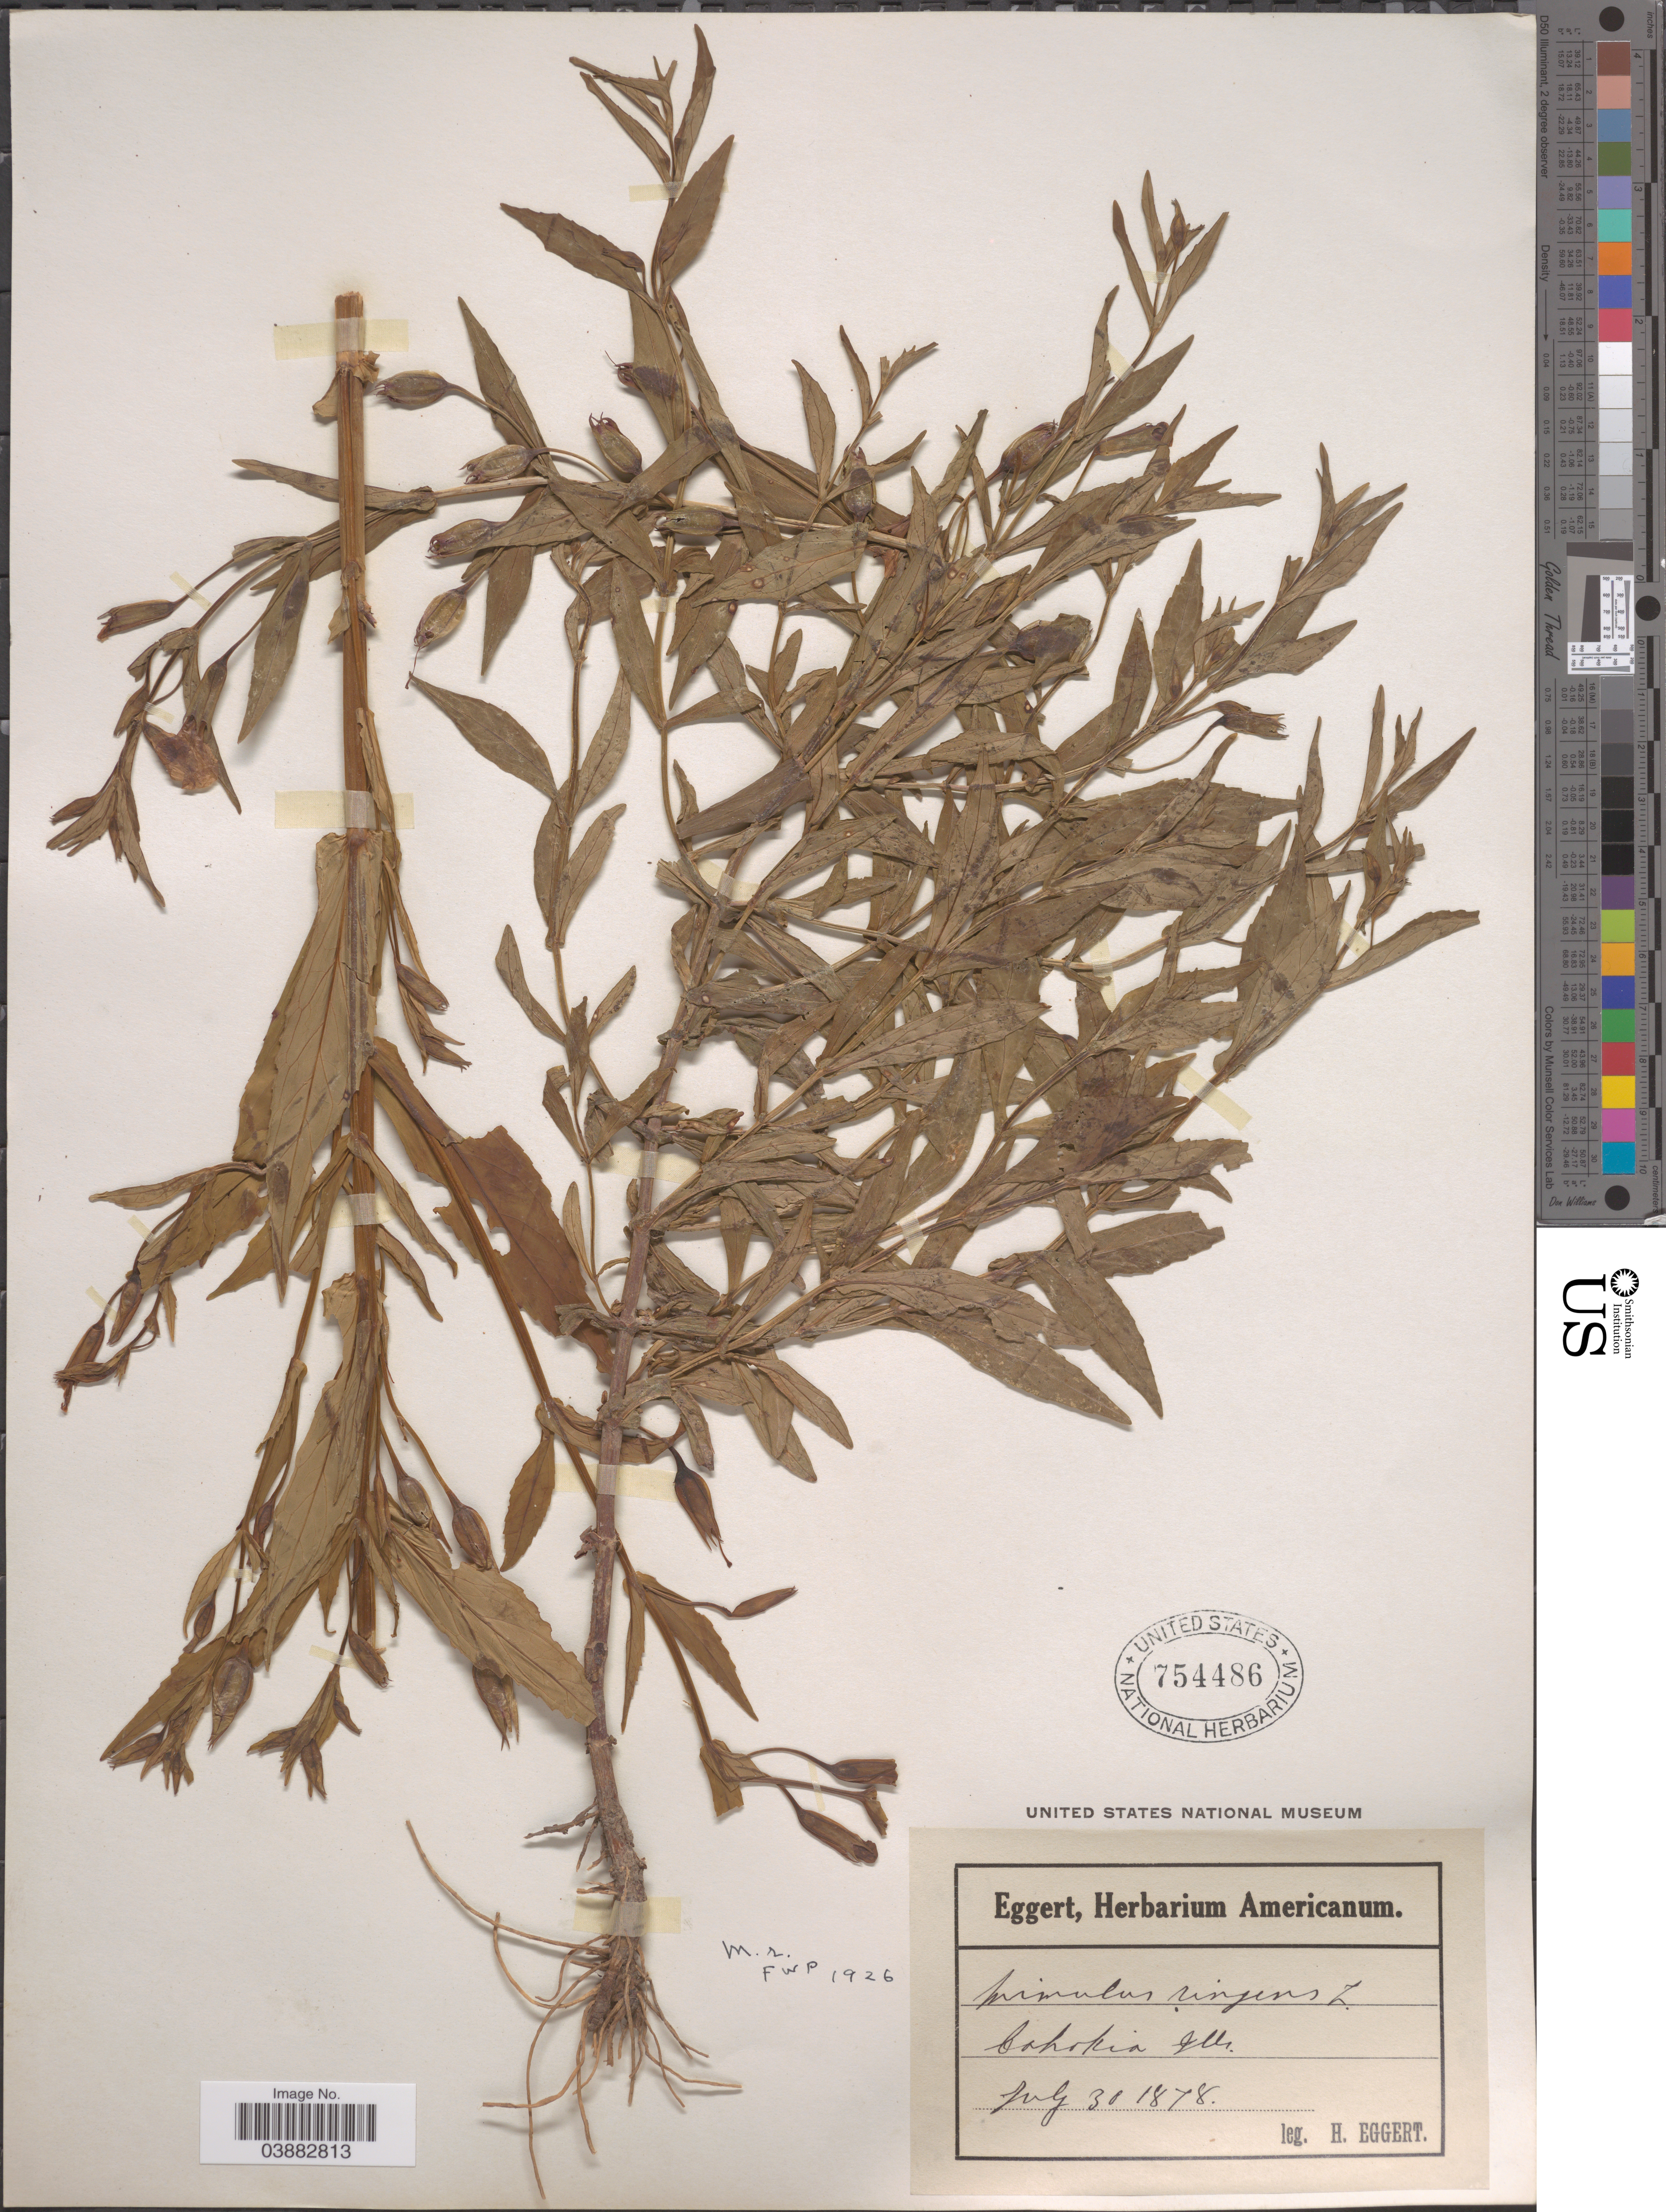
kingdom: Plantae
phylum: Tracheophyta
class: Magnoliopsida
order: Lamiales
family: Phrymaceae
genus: Mimulus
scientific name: Mimulus ringens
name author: L.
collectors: H. Eggert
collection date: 1878-07-30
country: United States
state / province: Illinois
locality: Cahokia.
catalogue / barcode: US 754486